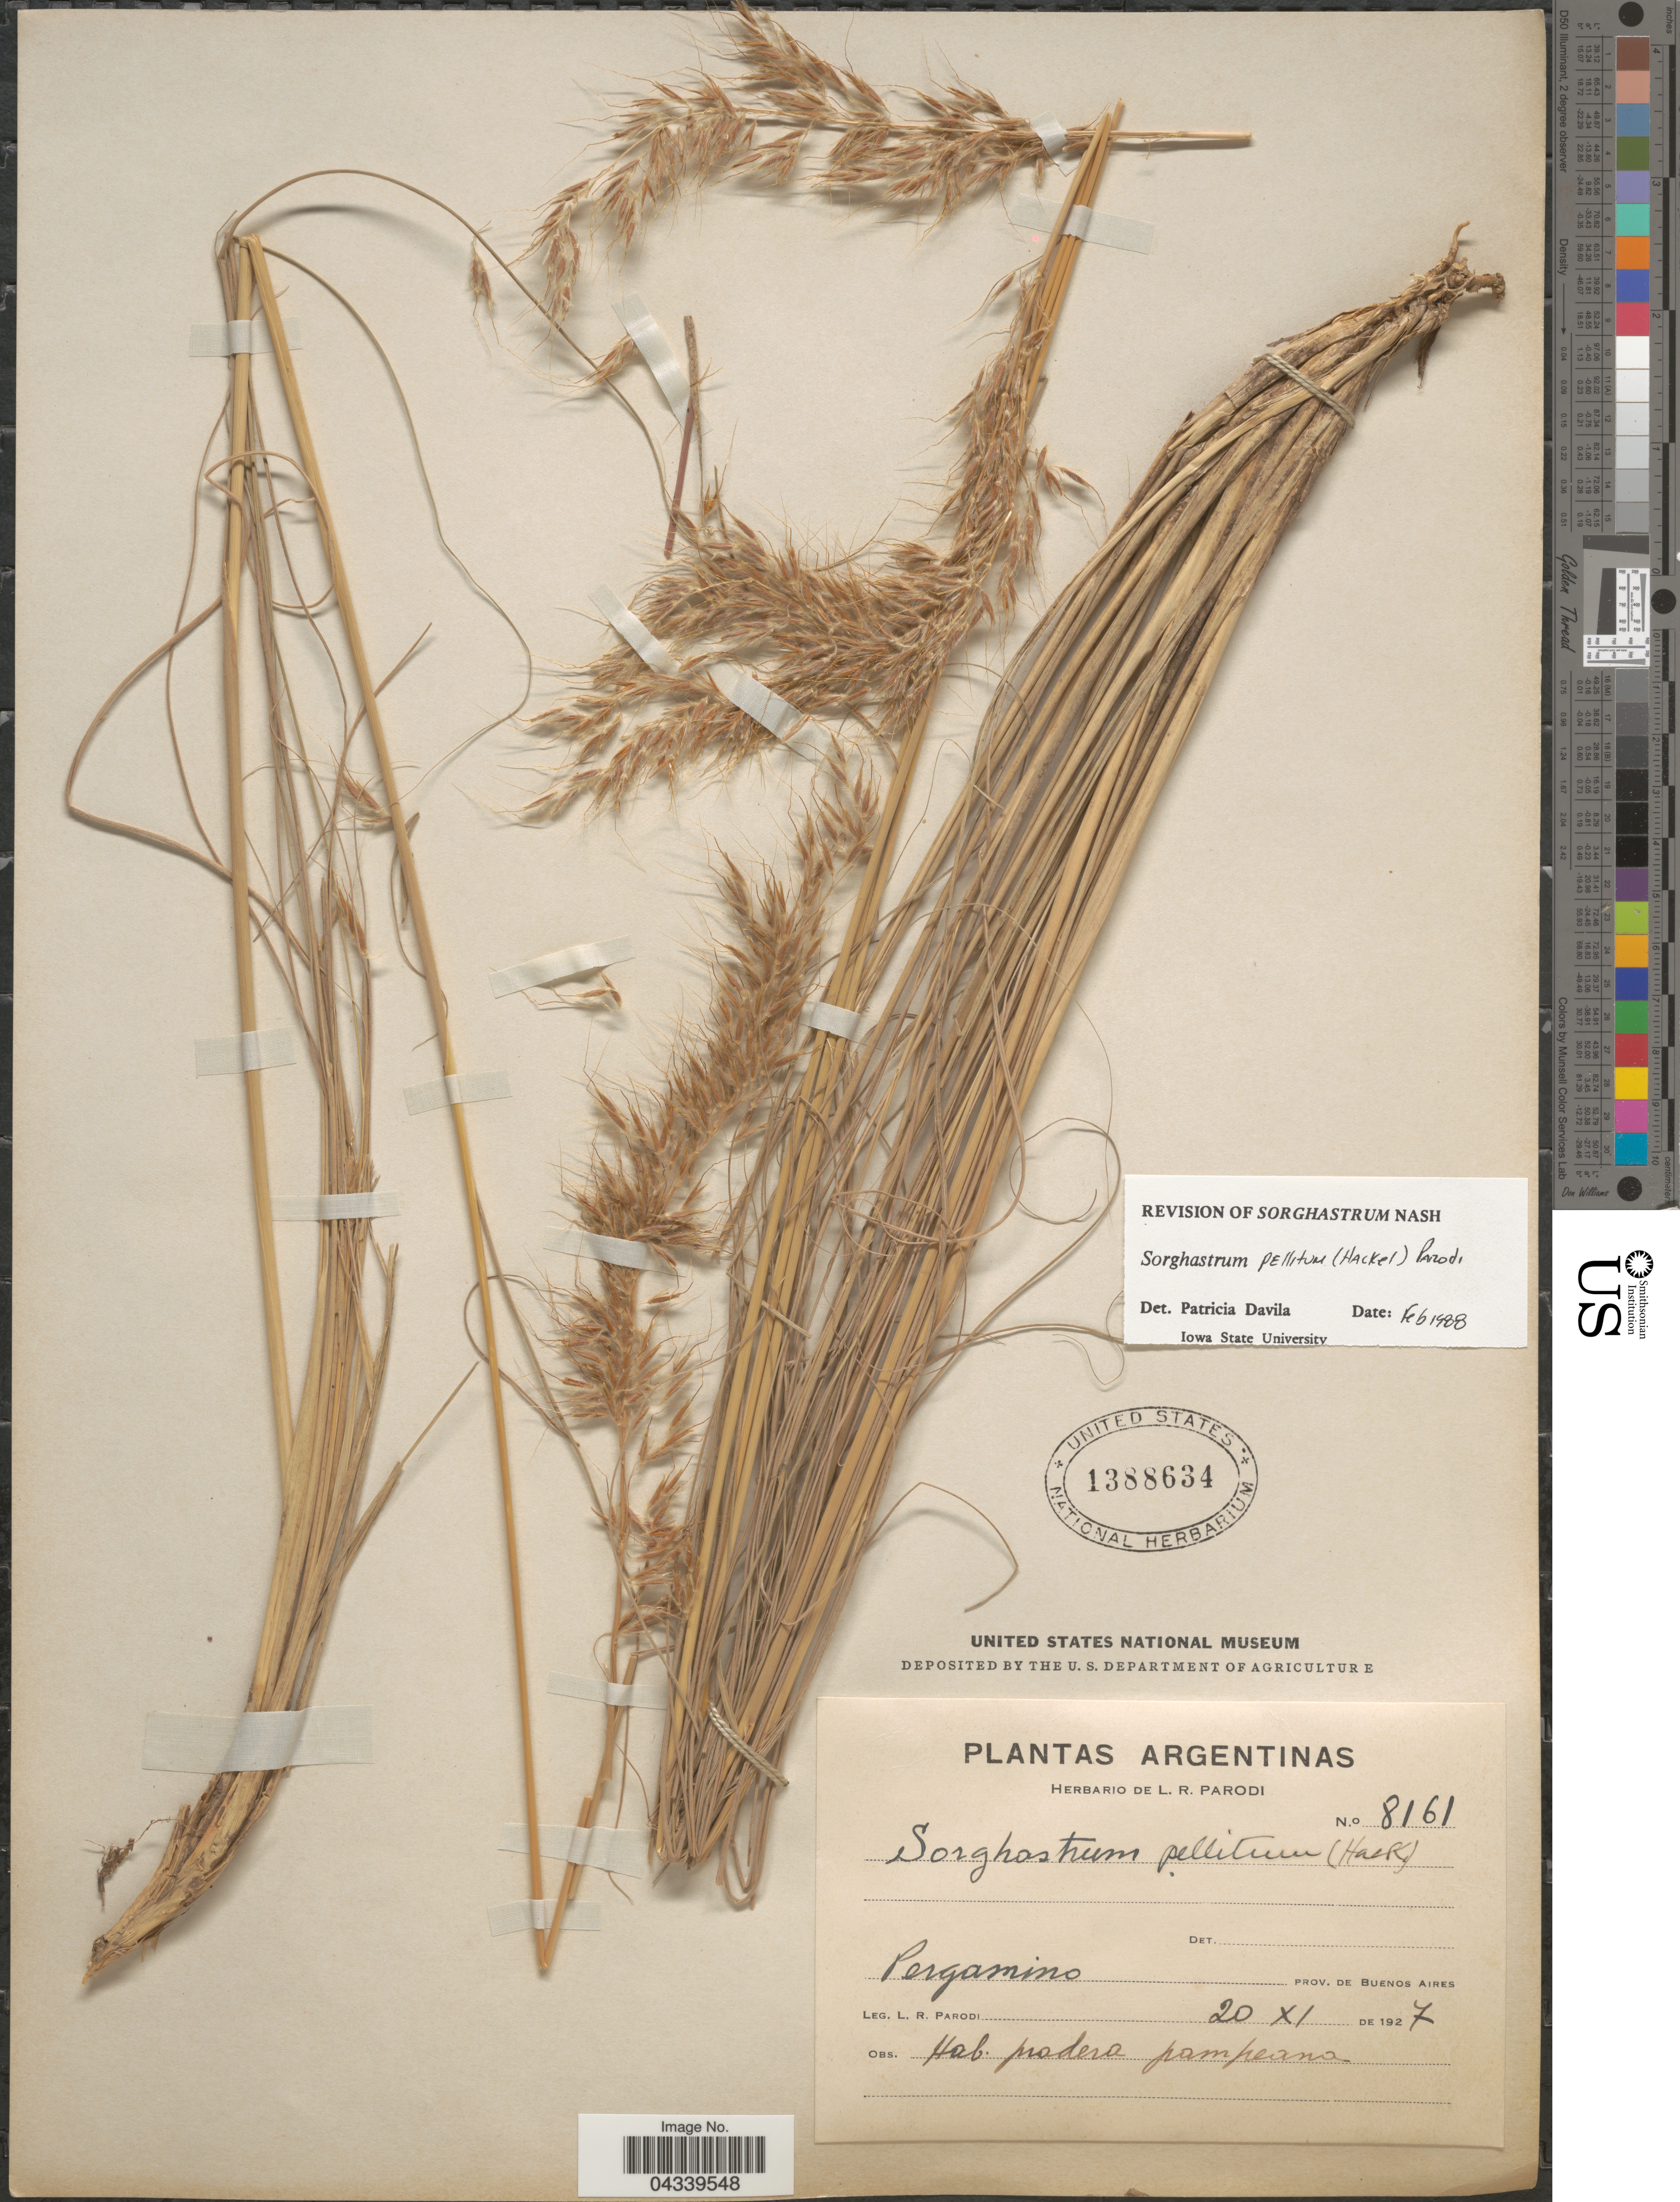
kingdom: Plantae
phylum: Tracheophyta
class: Liliopsida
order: Poales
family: Poaceae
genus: Sorghastrum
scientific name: Sorghastrum pellitum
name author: (Hack.) Parodi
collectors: L. R. Parodi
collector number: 8161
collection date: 1927-11-20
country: Argentina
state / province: Buenos Aires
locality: Pergamino.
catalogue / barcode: US 1388634